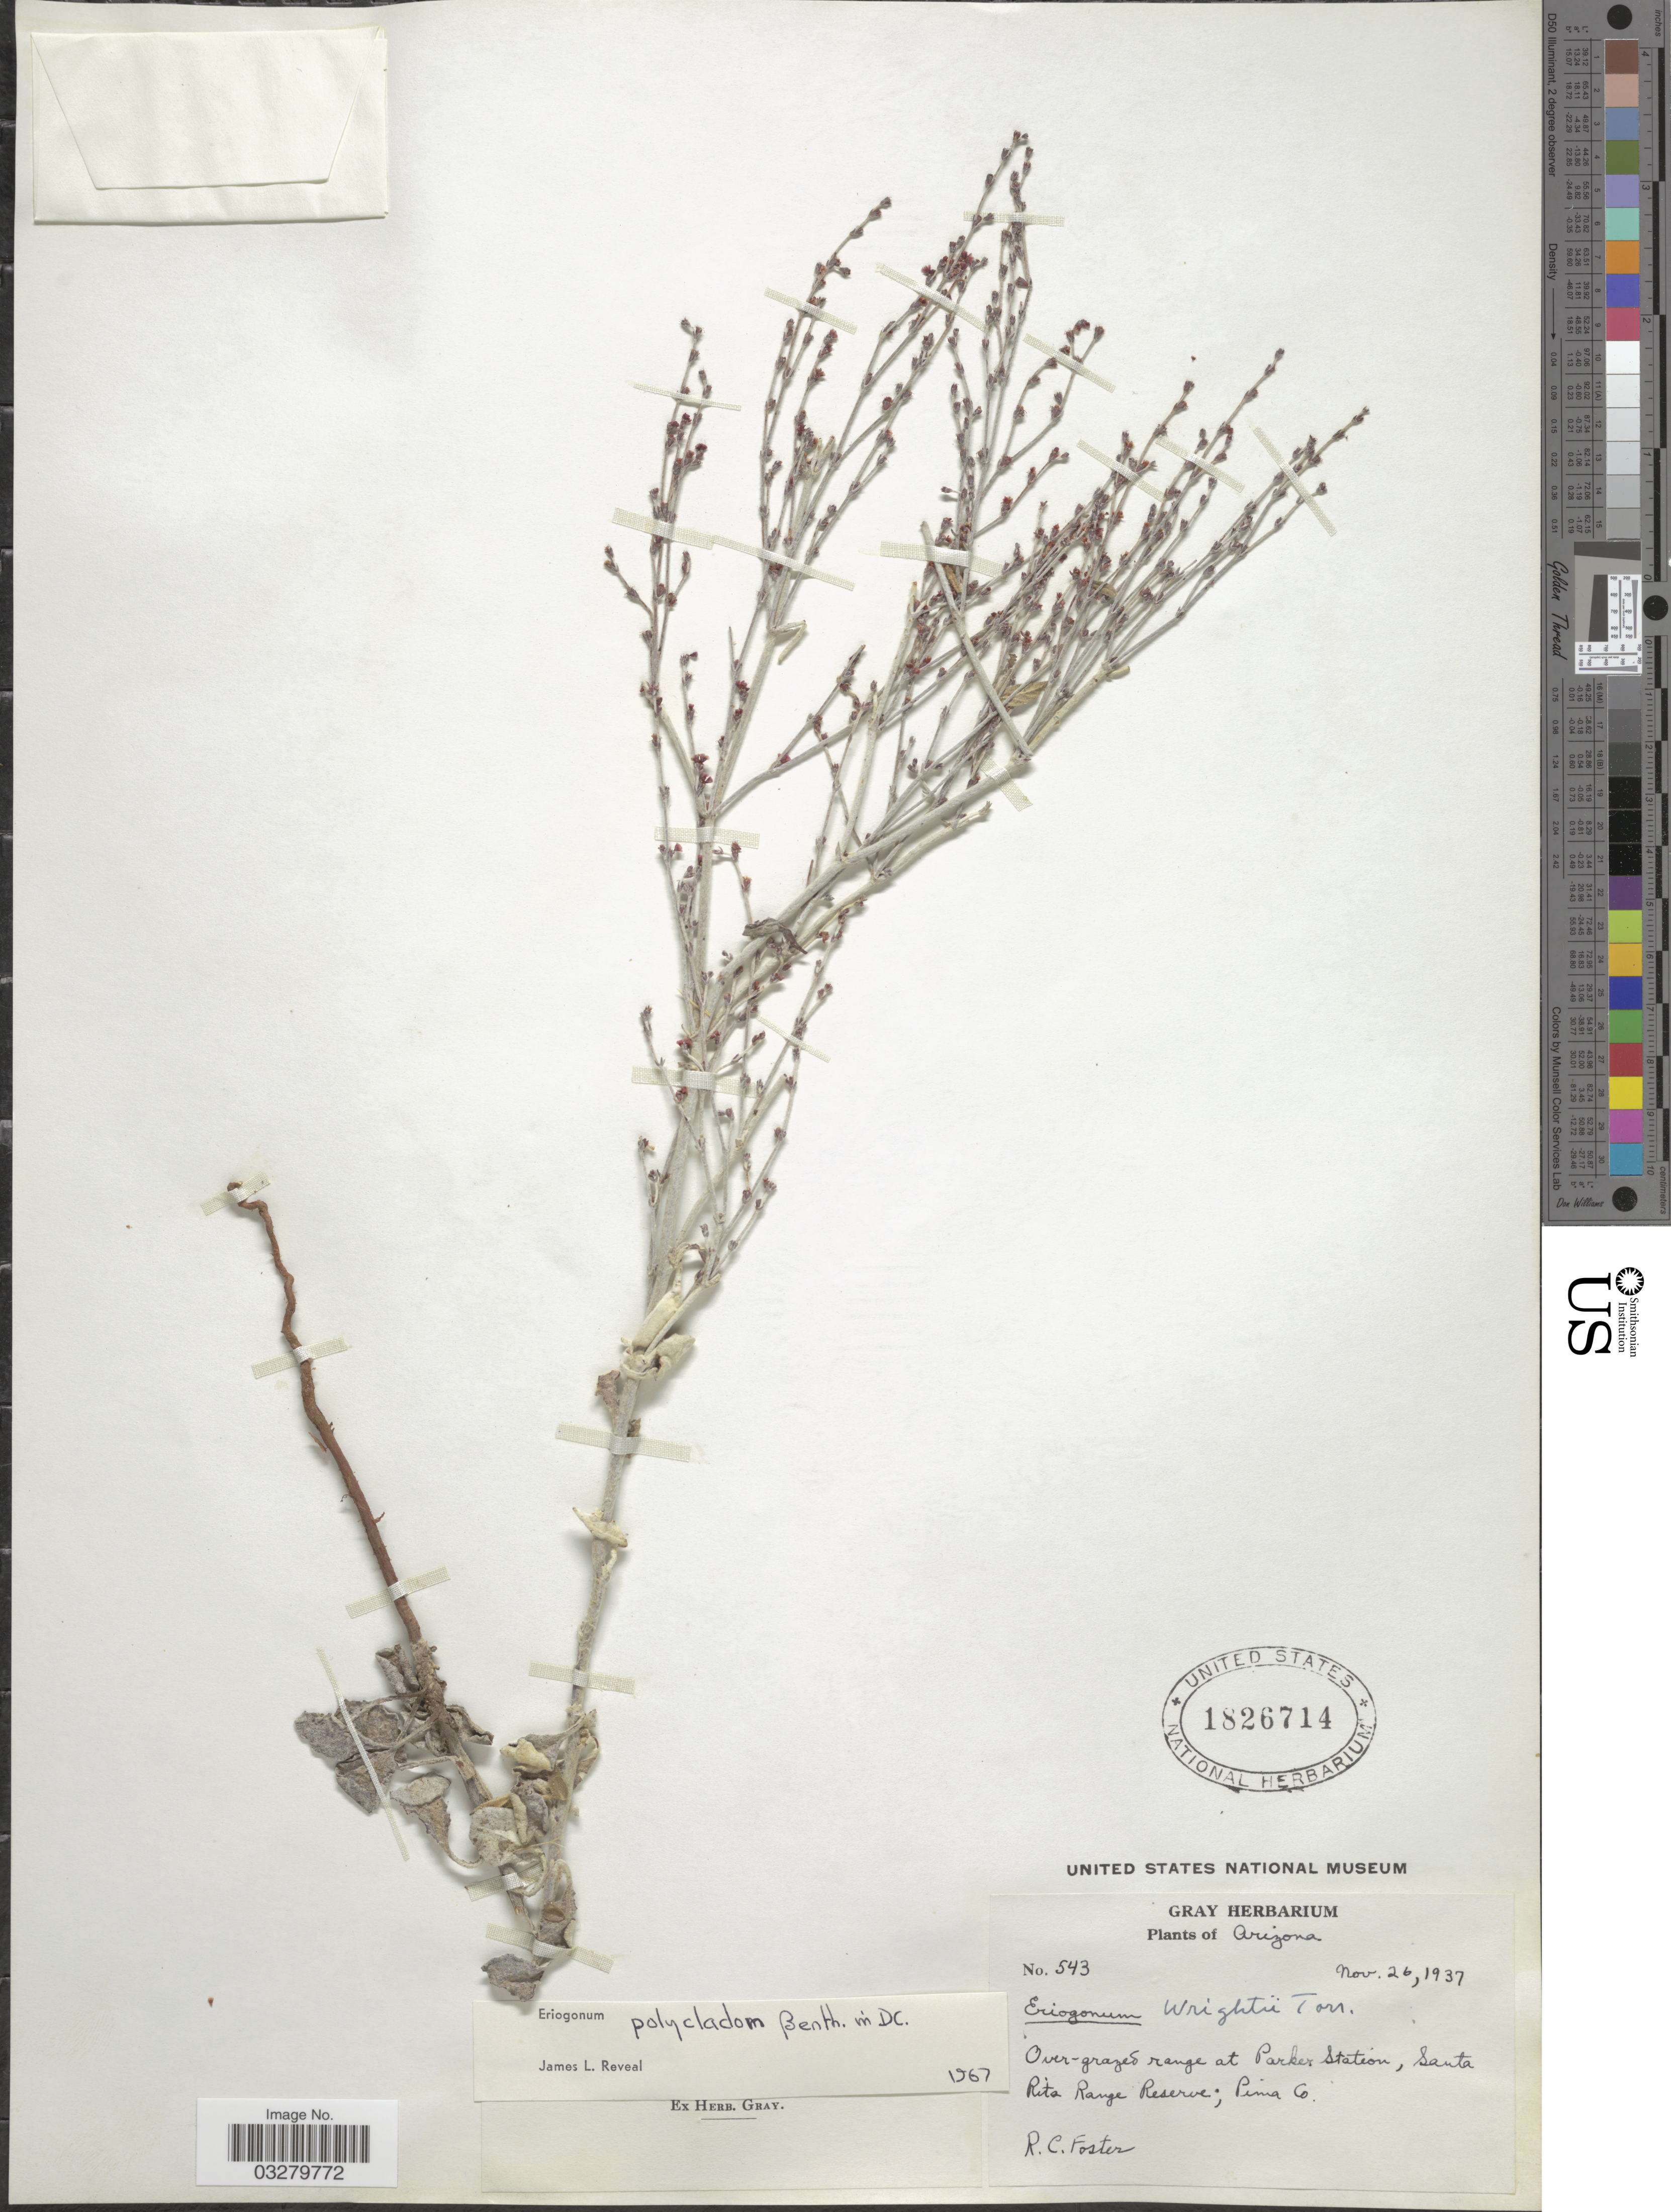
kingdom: Plantae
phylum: Tracheophyta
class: Magnoliopsida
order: Caryophyllales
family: Polygonaceae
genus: Eriogonum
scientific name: Eriogonum polycladon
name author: Benth.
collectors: R. C. Foster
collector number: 543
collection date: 1937-11-26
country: United States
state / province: Arizona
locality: Over-grazed range at Parker Station, Santa Rita Range Reserve; Pima Co.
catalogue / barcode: US 1826714